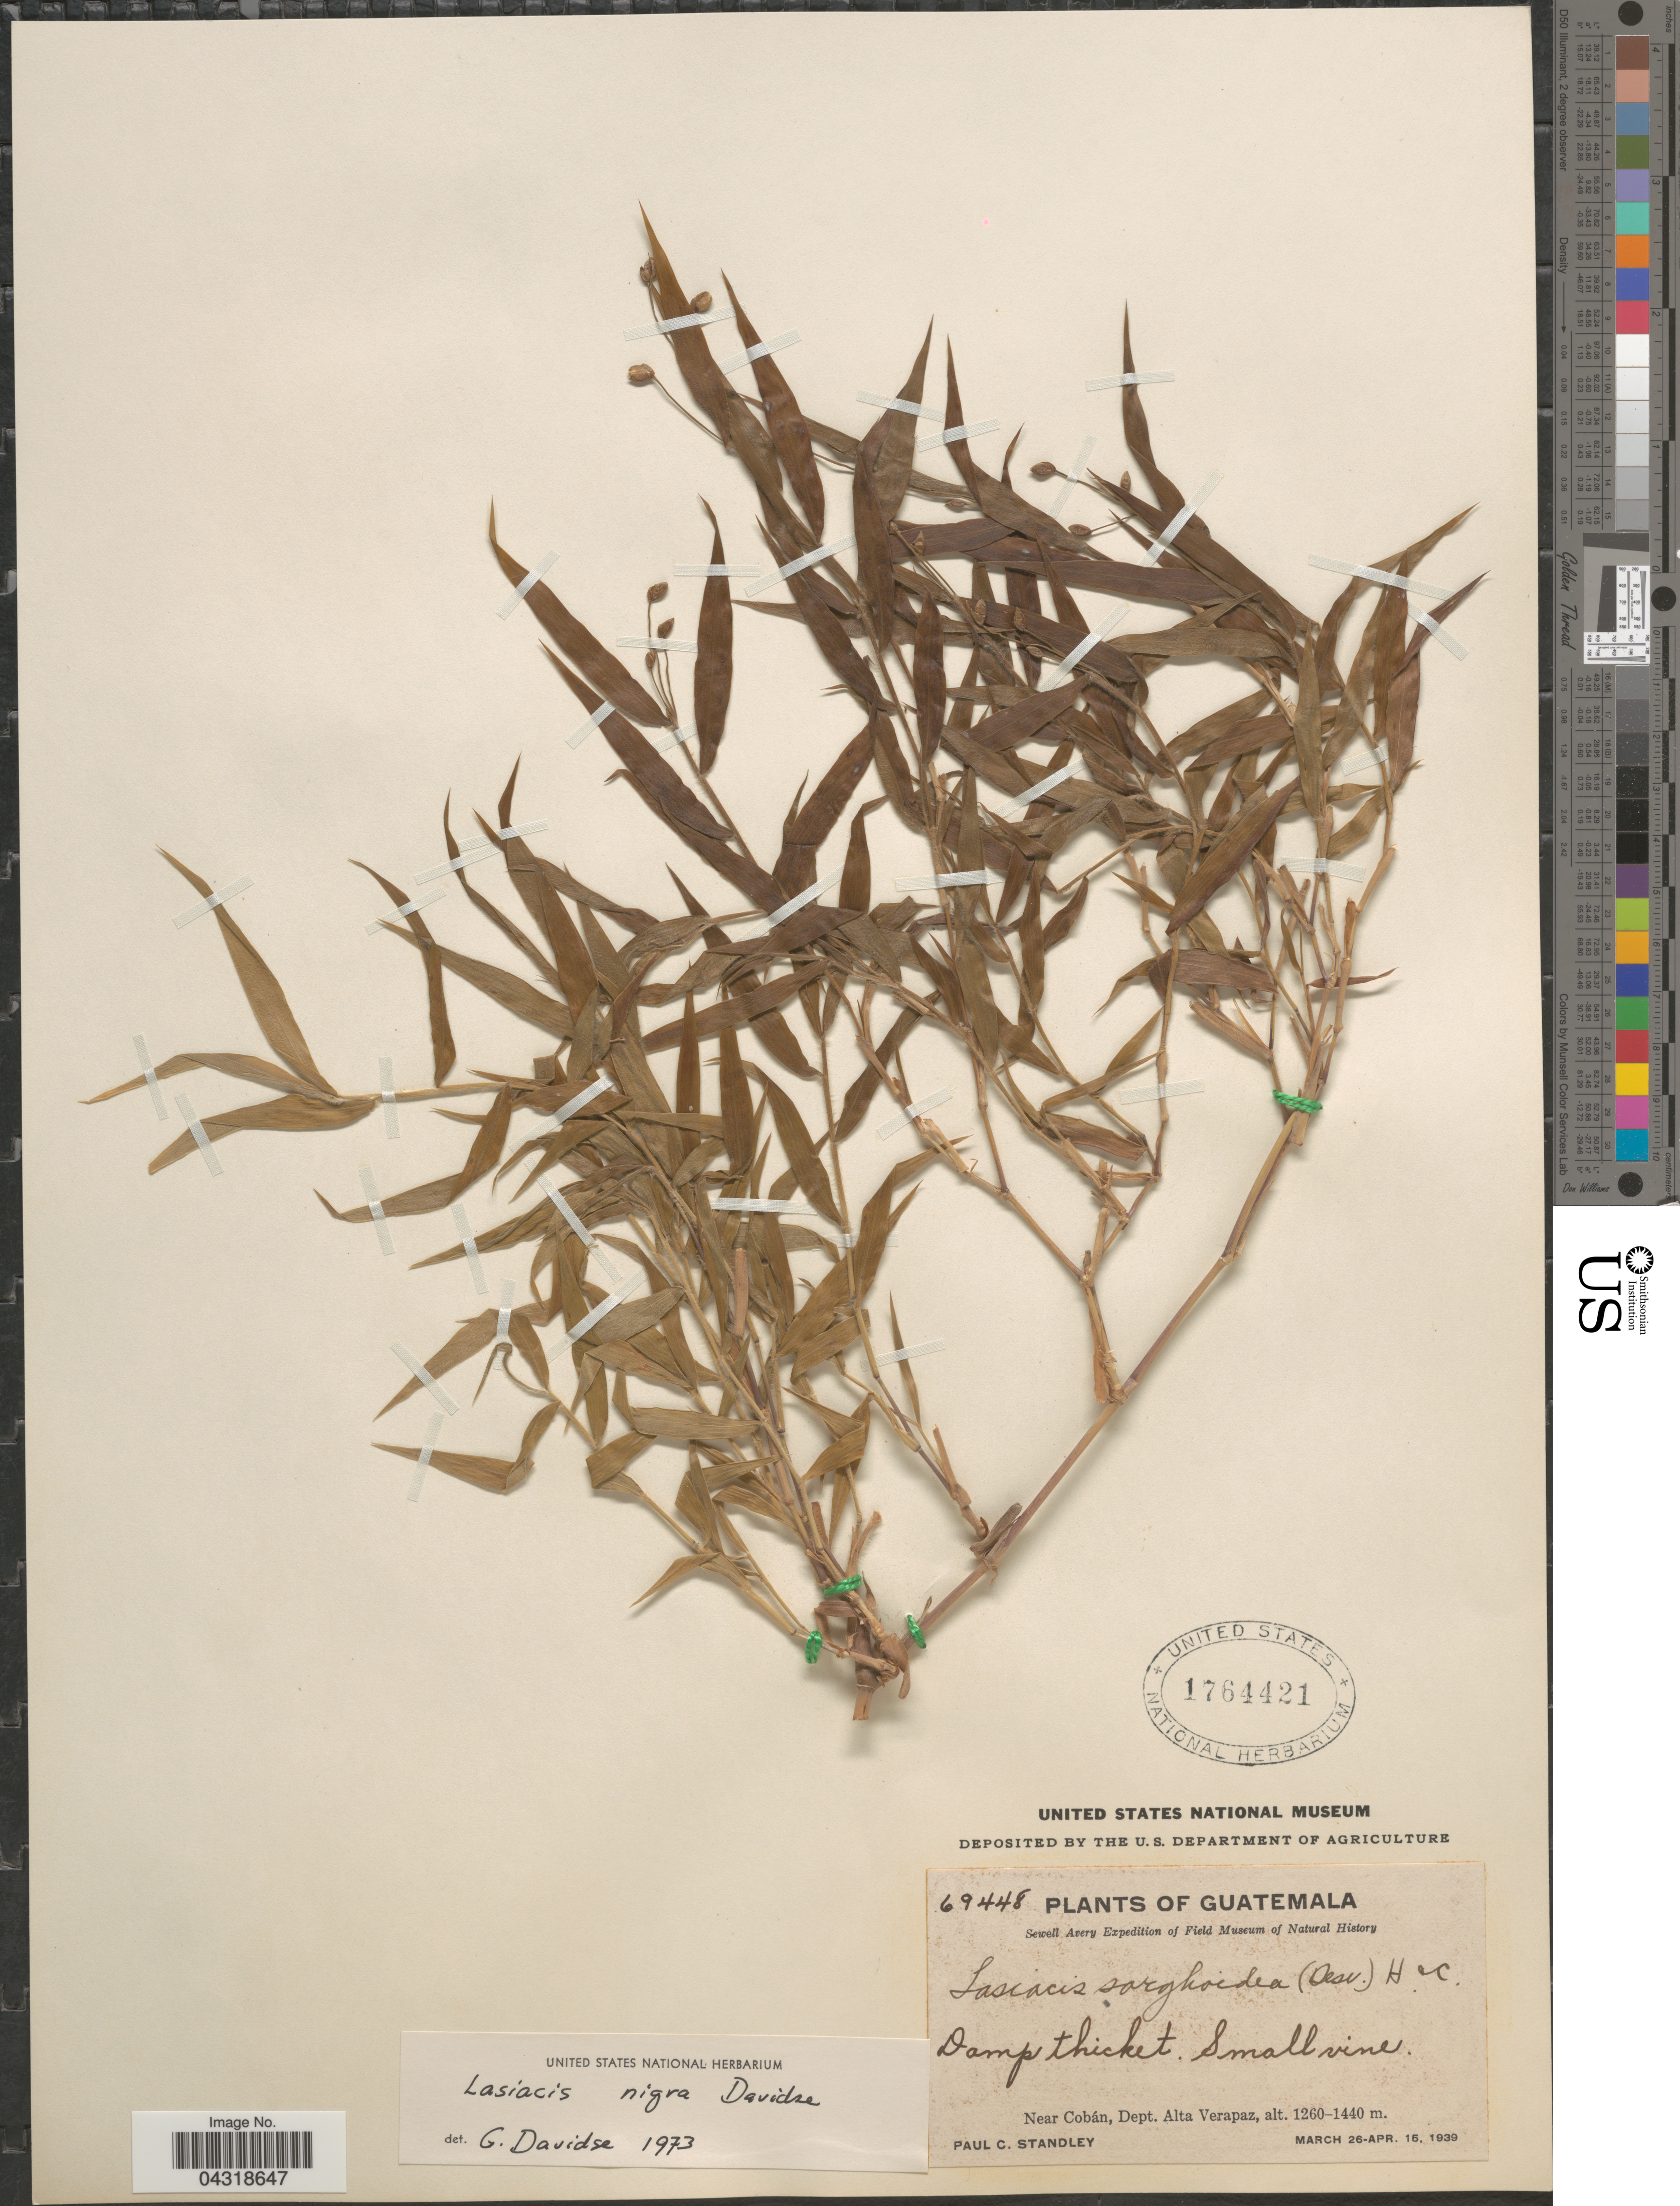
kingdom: Plantae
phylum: Tracheophyta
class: Liliopsida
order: Poales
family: Poaceae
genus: Lasiacis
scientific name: Lasiacis nigra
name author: Davidse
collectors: P. C. Standley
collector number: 69448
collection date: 1939-03-26/1939-04-15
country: Guatemala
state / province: Alta Verapaz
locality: Sewell Avery Expedition. Near Cobán, Dept. Alta Verapaz.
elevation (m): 1260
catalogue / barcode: US 1764421